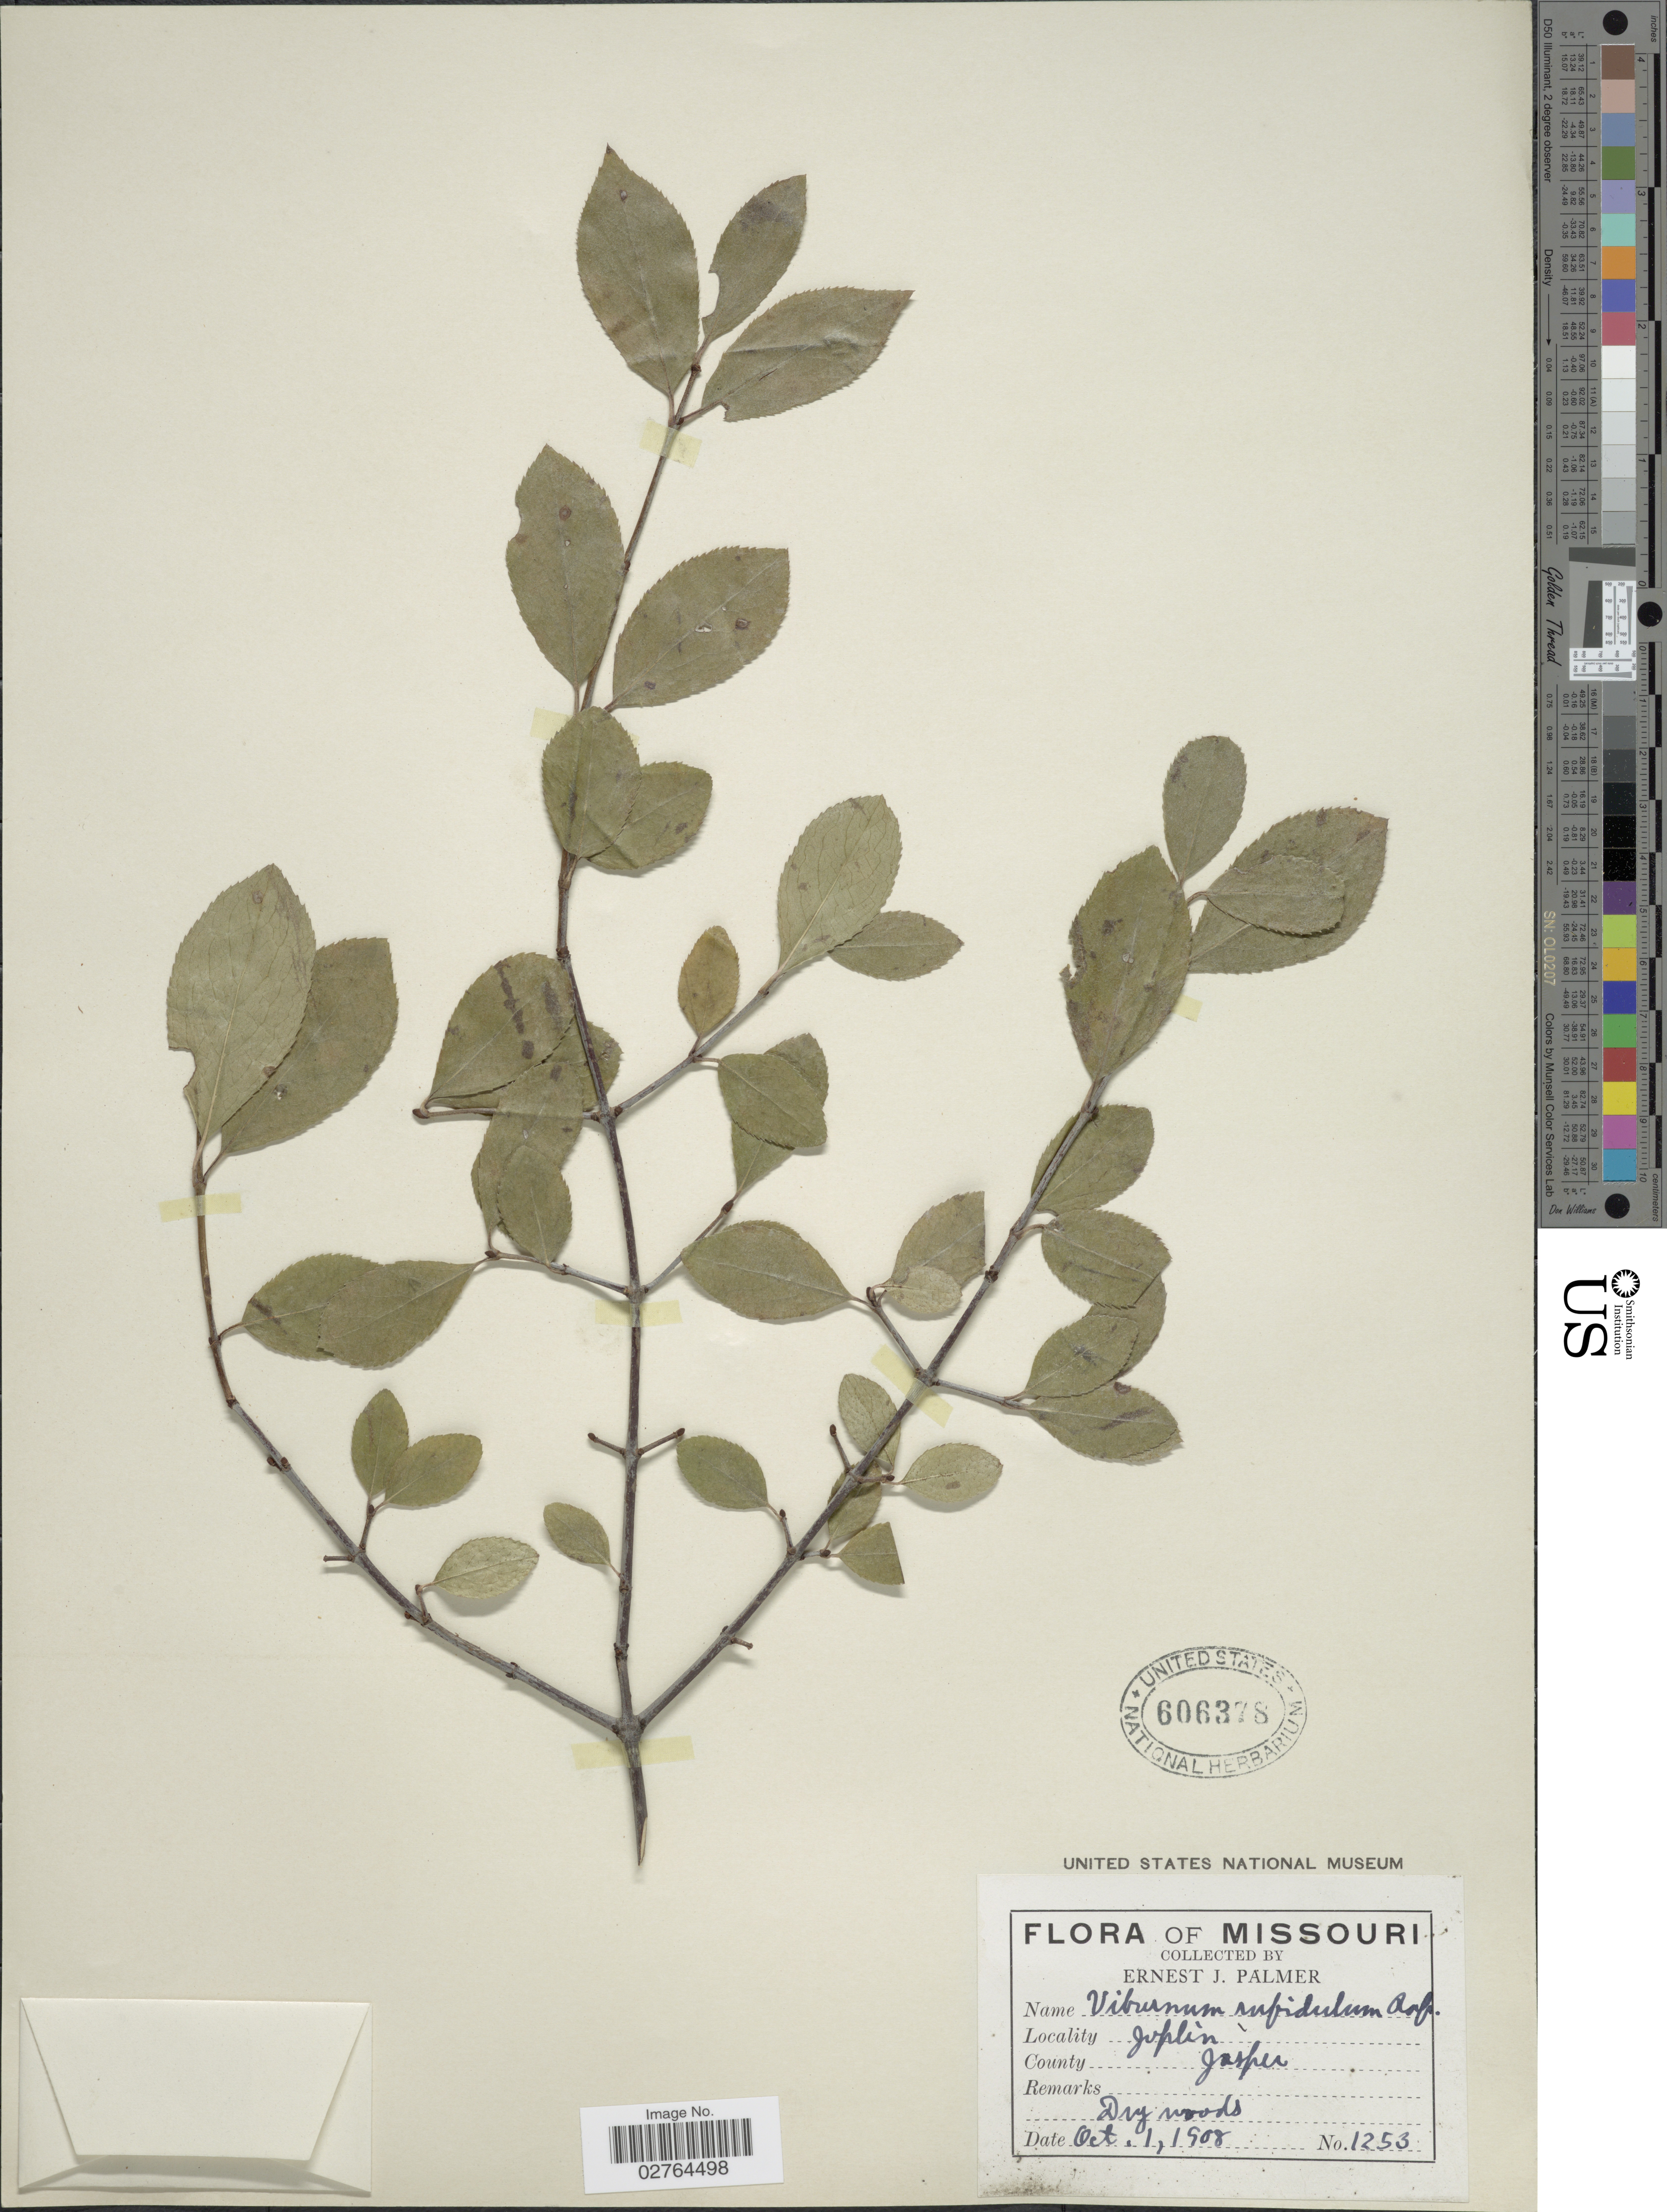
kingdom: Plantae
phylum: Tracheophyta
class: Magnoliopsida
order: Dipsacales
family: Viburnaceae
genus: Viburnum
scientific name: Viburnum rufidulum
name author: Raf.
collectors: E. J. Palmer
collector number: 1253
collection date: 1908-10-01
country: United States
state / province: Missouri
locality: Joplin, County Jasper.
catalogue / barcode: US 606378